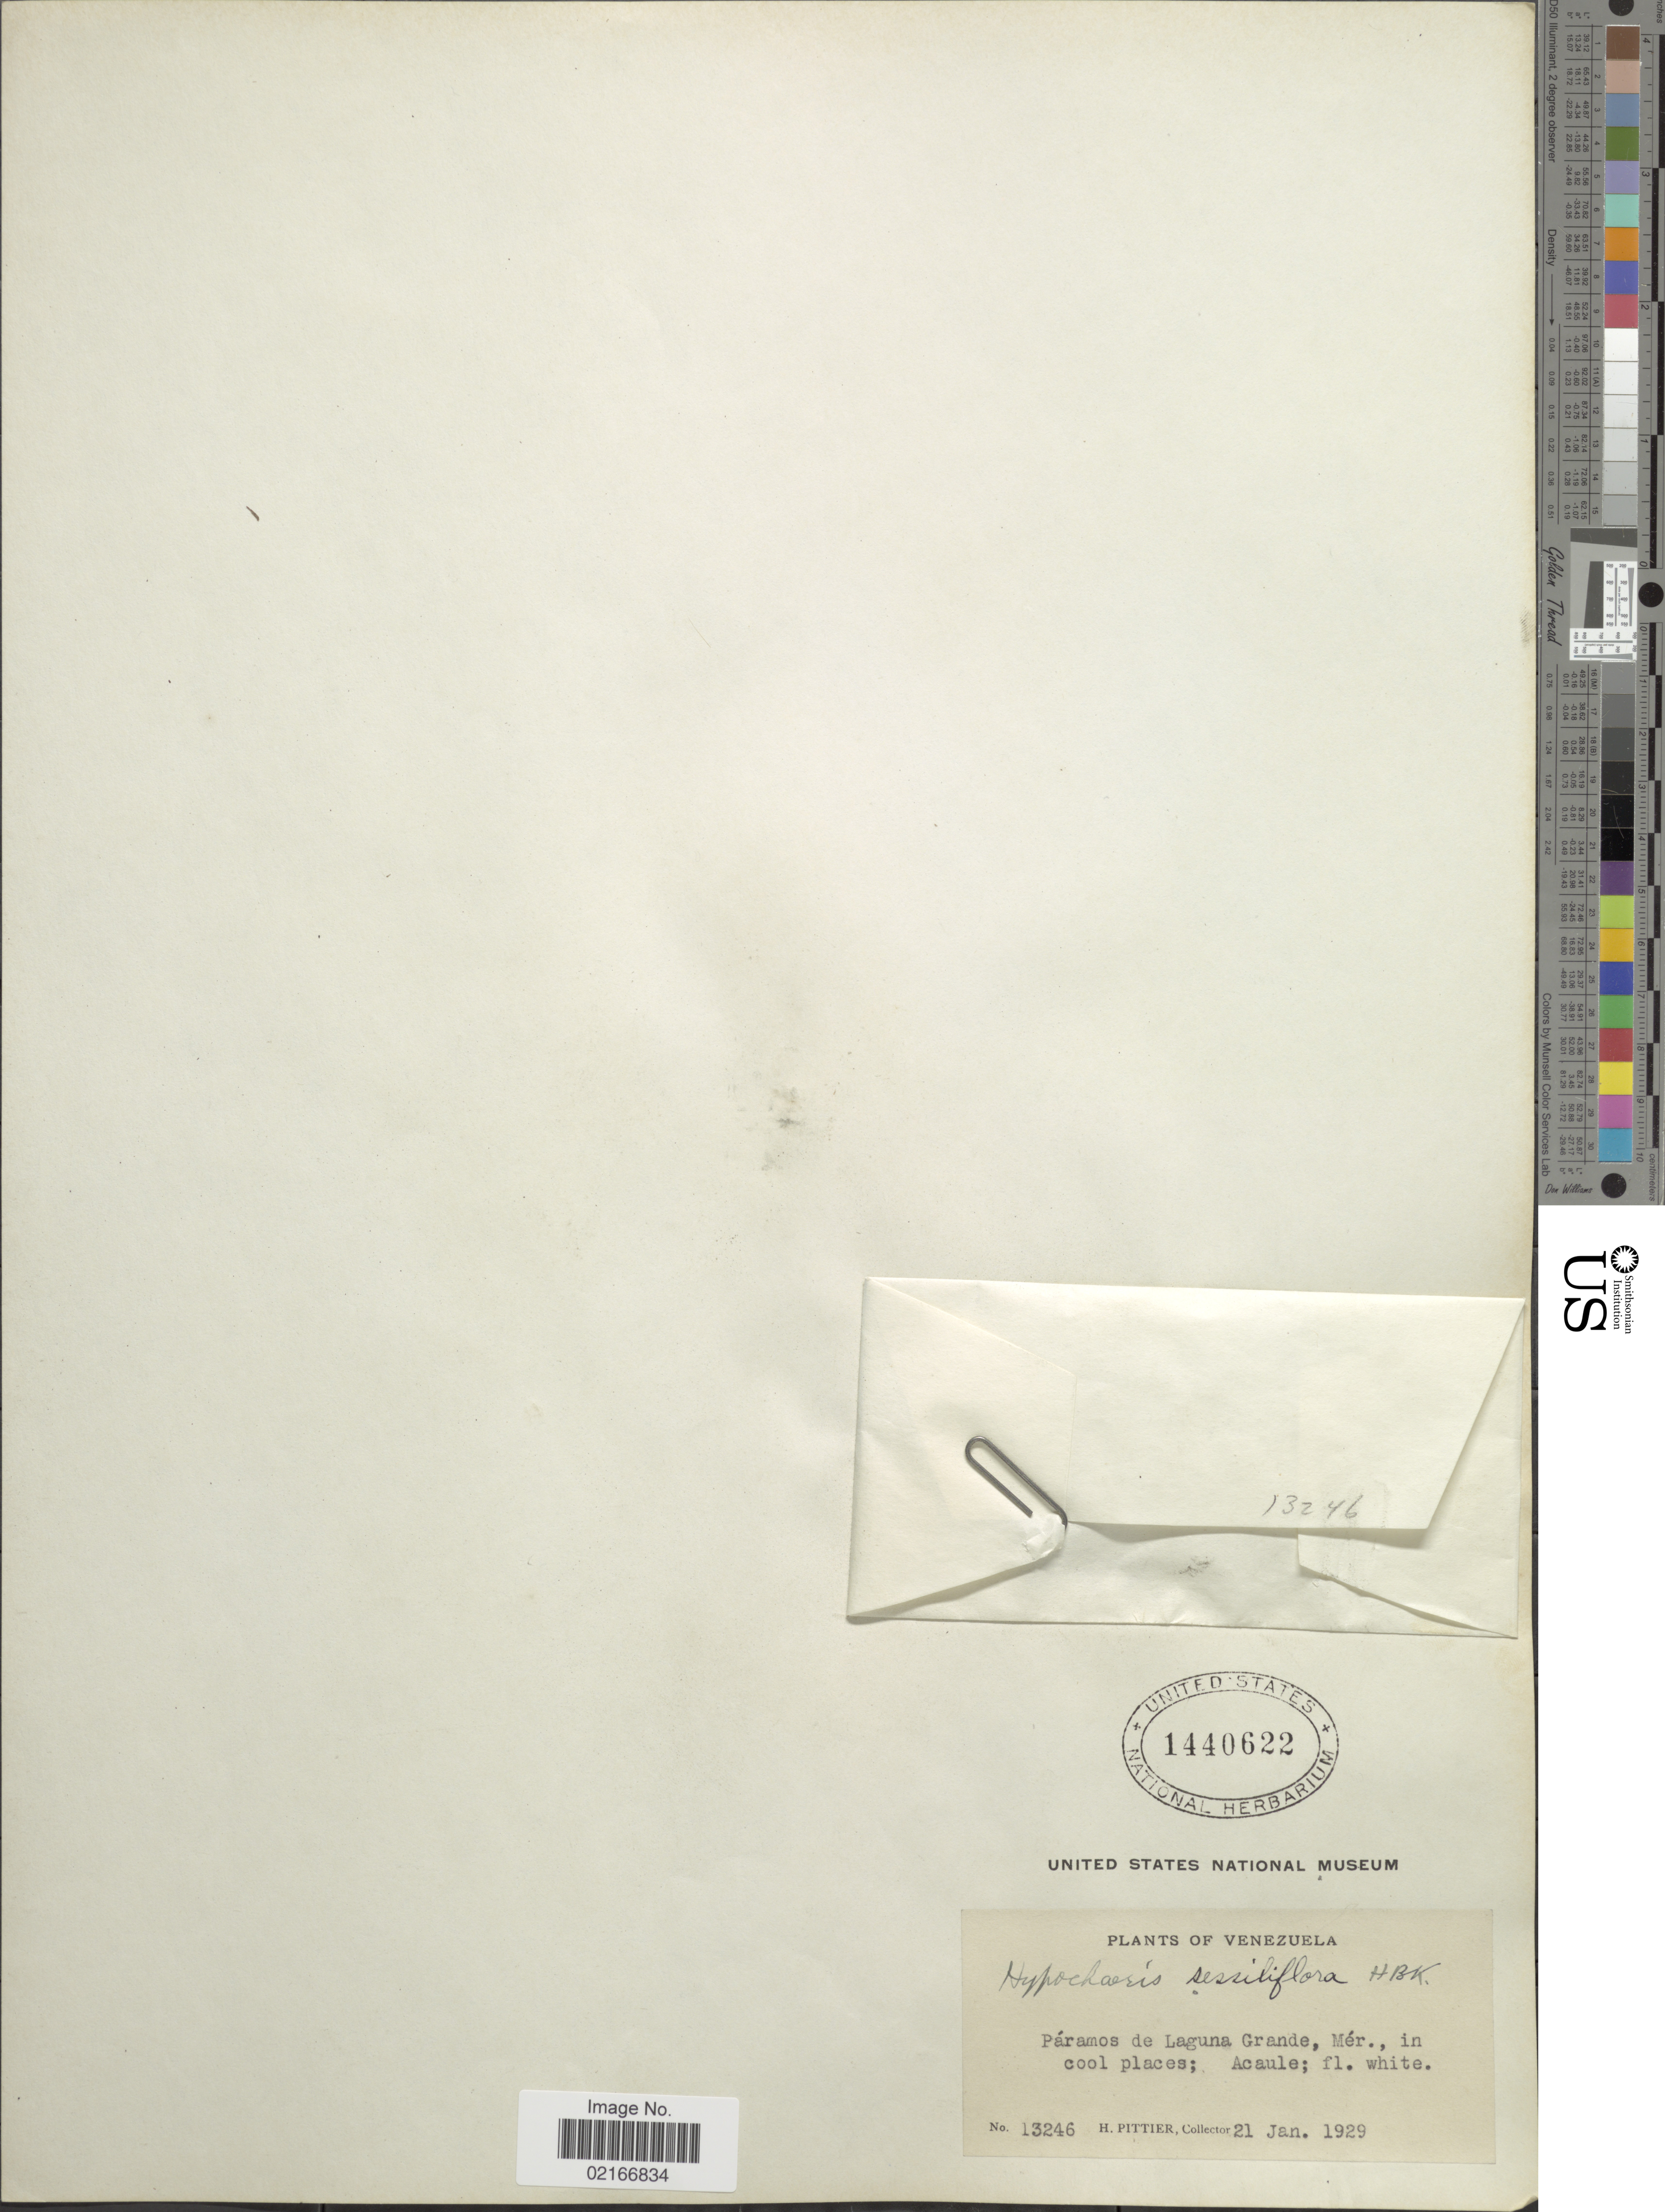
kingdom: Plantae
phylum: Tracheophyta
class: Magnoliopsida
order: Asterales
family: Asteraceae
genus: Hypochaeris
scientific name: Hypochaeris sessiflora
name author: Kunth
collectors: H. F. Pittier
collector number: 13246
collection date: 1929-01-21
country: Venezuela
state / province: Mérida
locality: Páramos de Laguna Grande, Mér.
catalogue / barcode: US 1440622